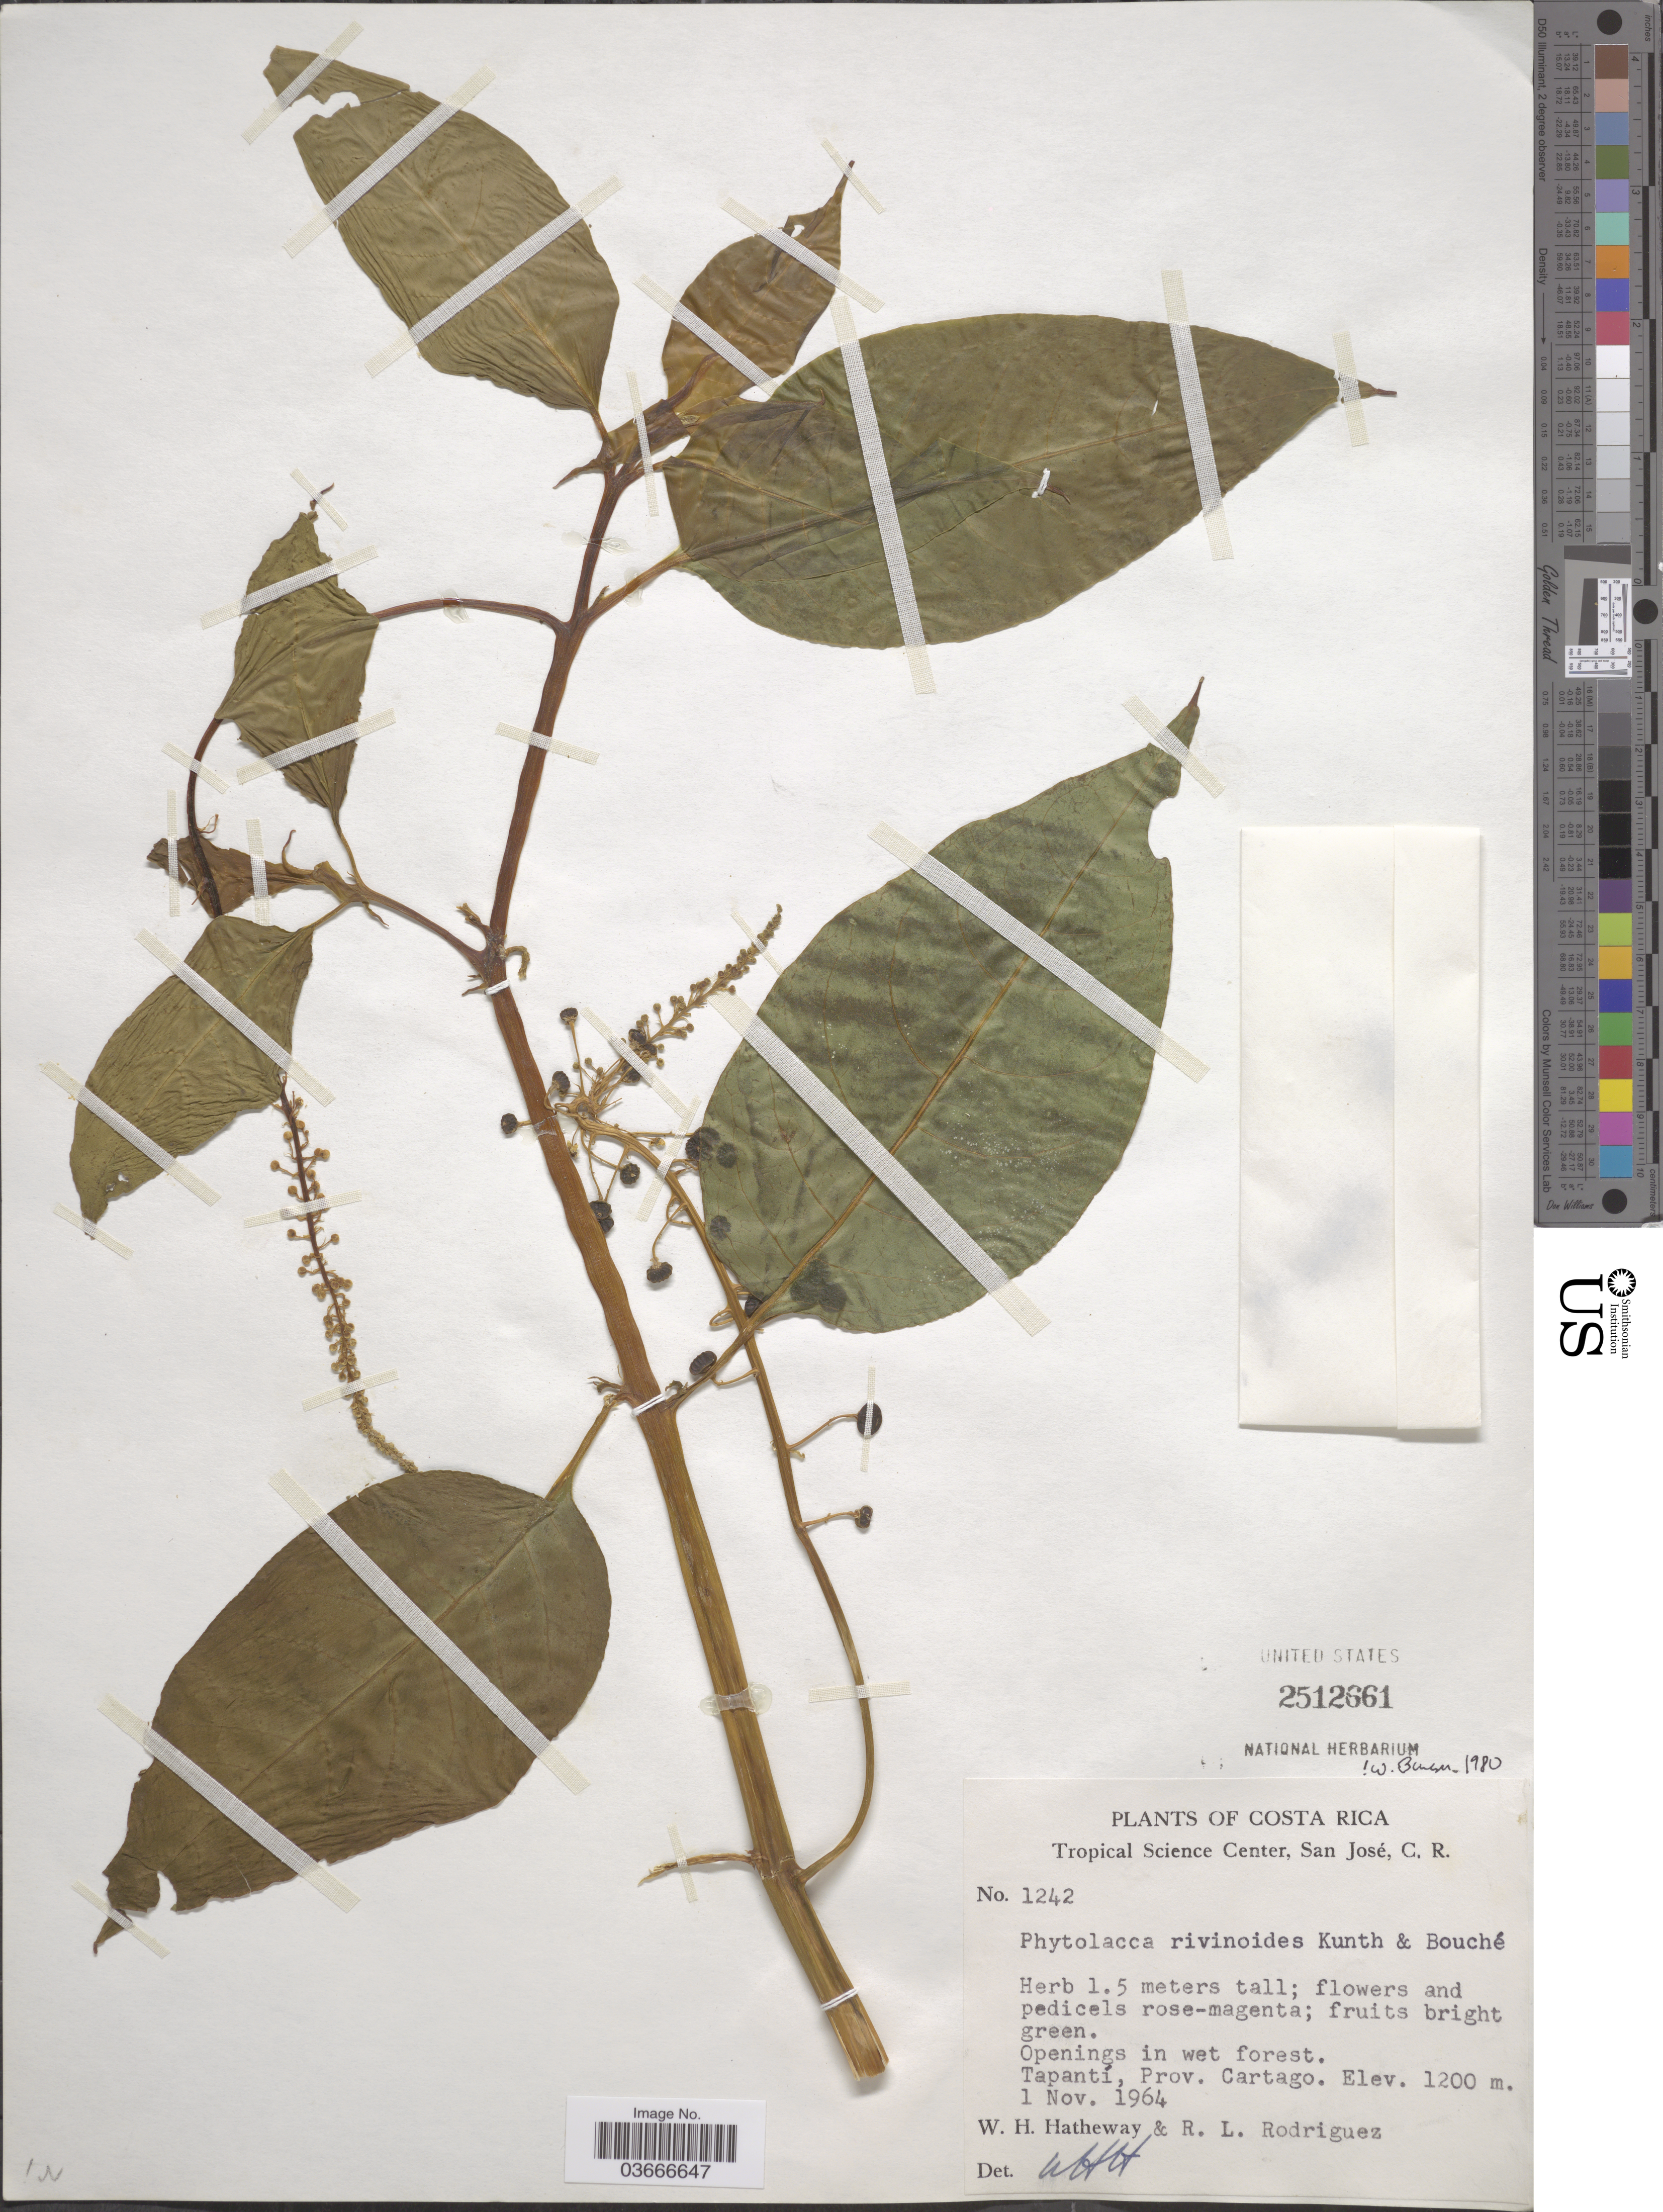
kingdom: Plantae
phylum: Tracheophyta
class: Magnoliopsida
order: Caryophyllales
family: Phytolaccaceae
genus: Phytolacca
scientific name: Phytolacca rivinoides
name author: Kunth & C.D. Bouché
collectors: W. H. Hatheway & R. Rodriguez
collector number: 1242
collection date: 1964-11-01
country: Costa Rica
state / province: Cartago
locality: Tapantí.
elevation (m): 1200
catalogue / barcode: US 2512661